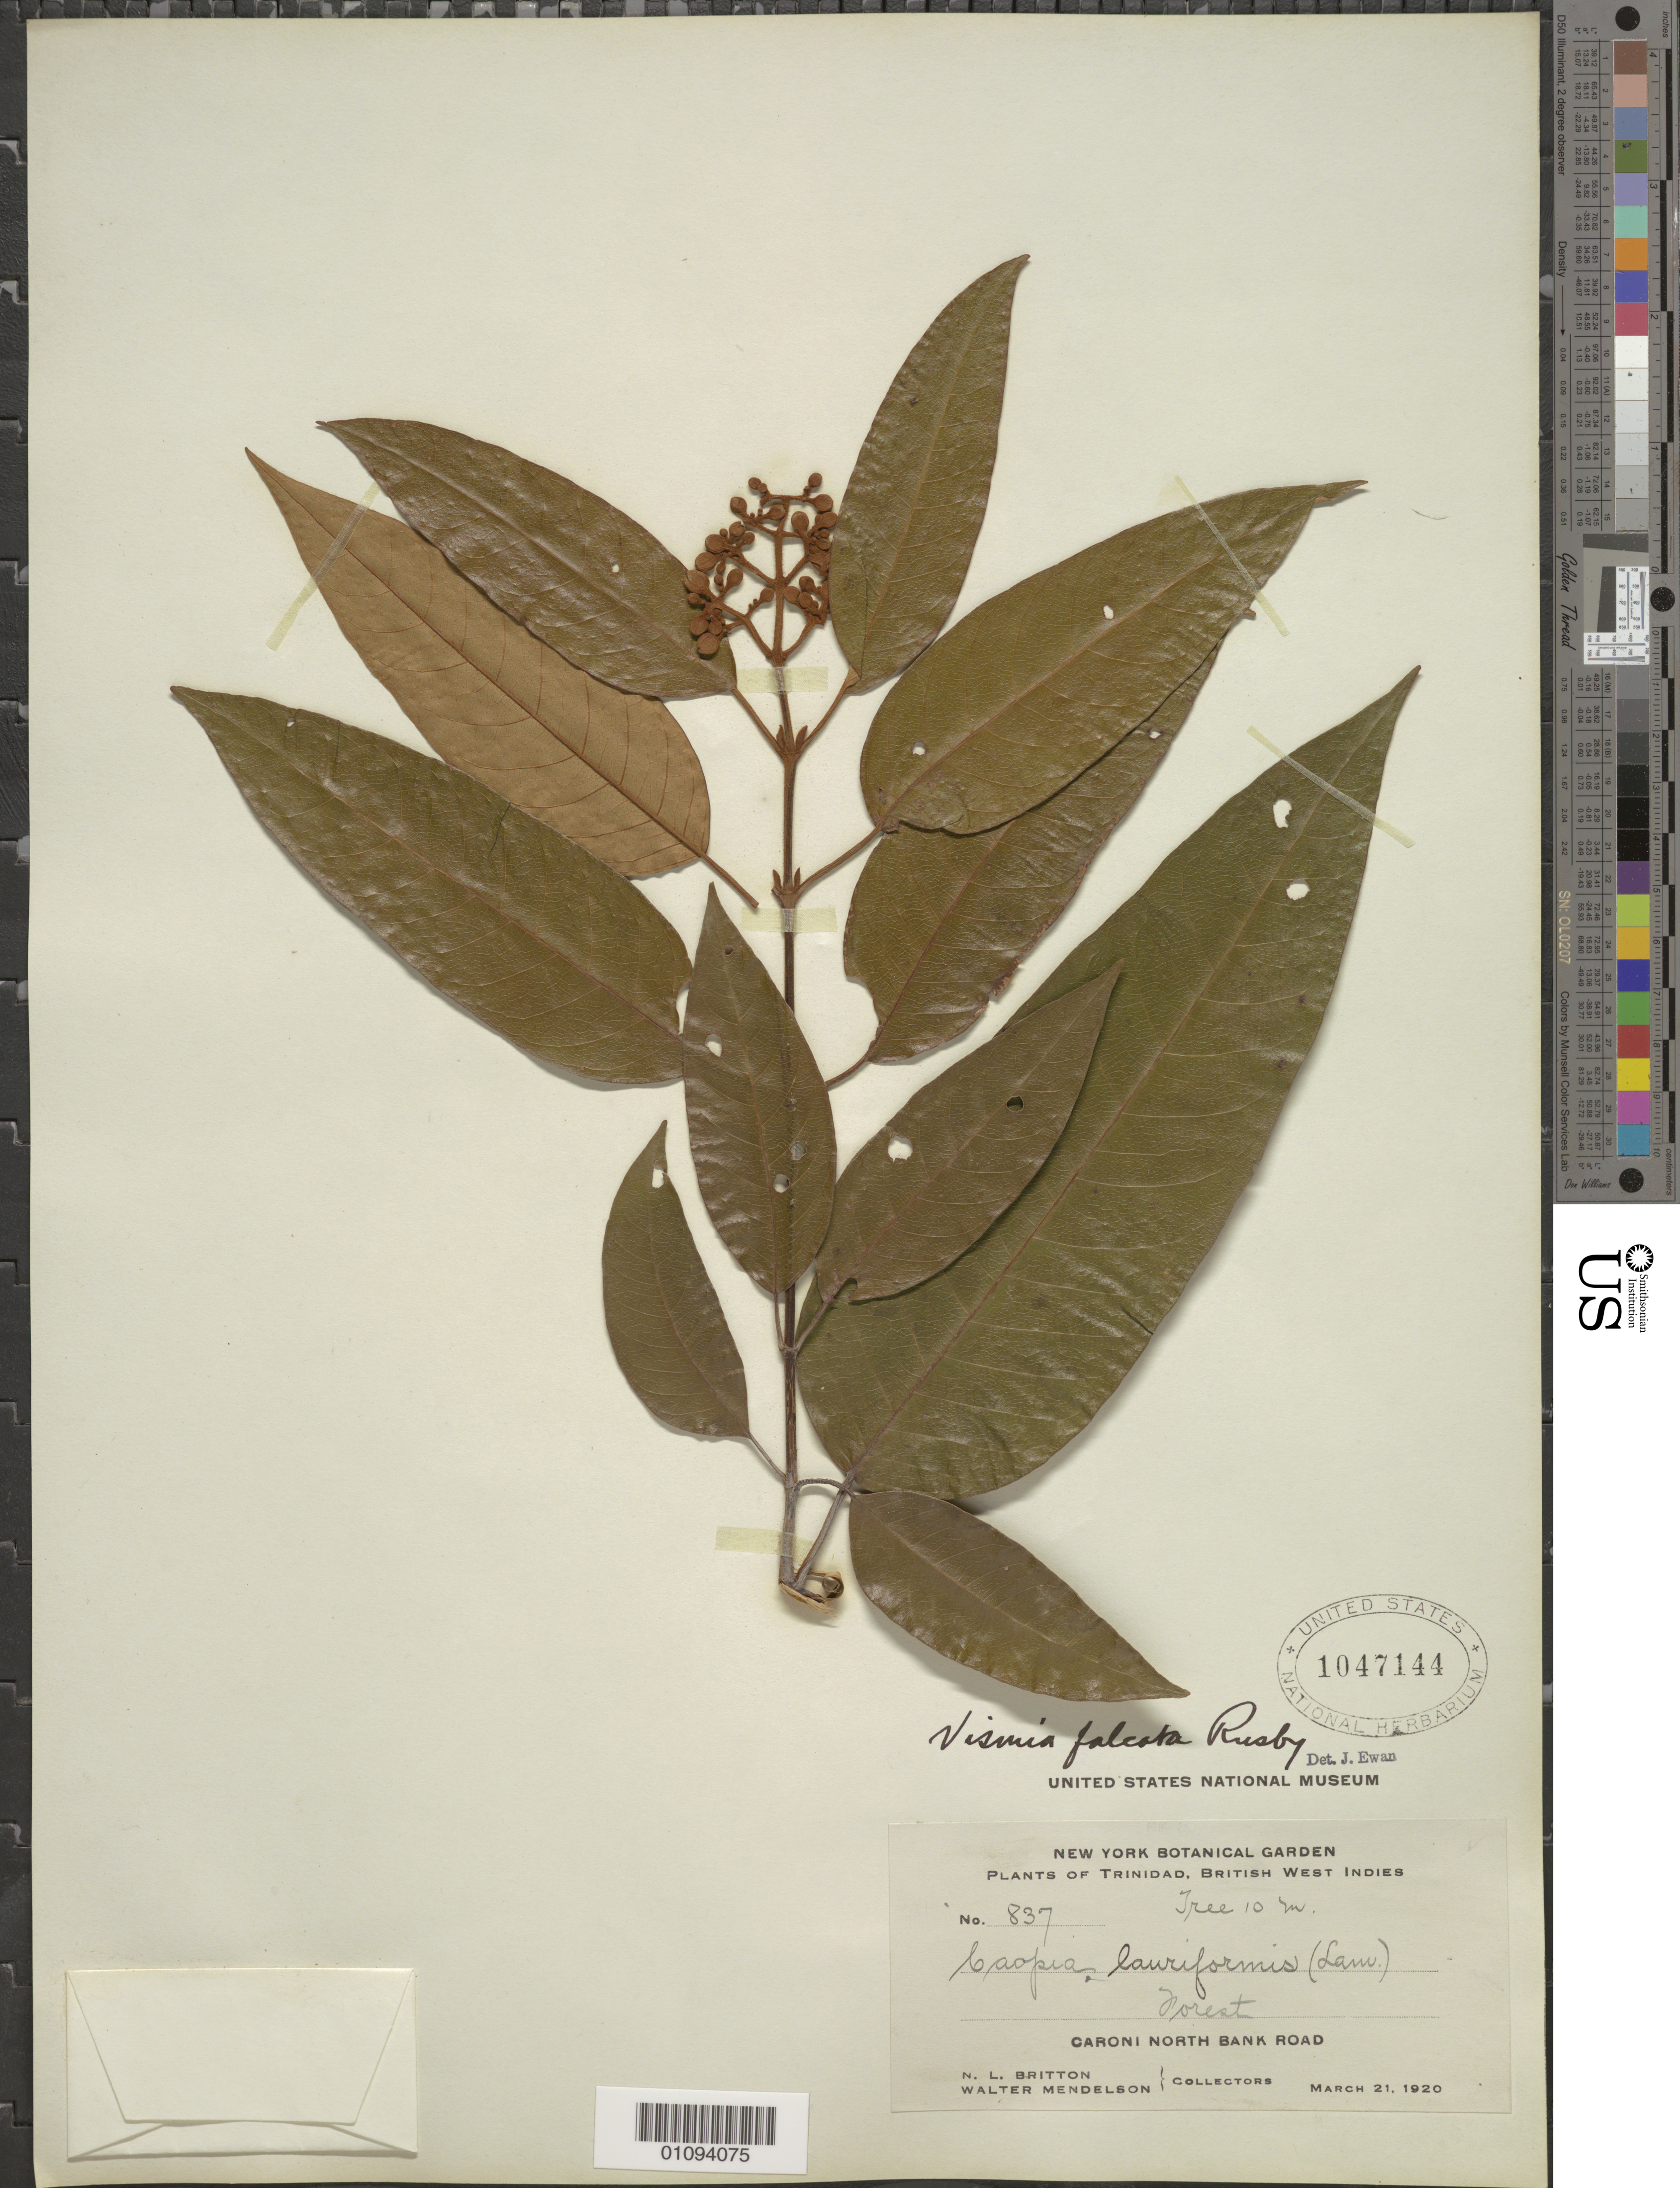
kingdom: Plantae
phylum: Tracheophyta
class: Magnoliopsida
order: Malpighiales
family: Hypericaceae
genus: Vismia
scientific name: Vismia falcata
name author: Rusby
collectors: N. Britton & W. Mendelson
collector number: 837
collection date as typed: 21 Mar 1920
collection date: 1920-03-21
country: Trinidad and Tobago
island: Trinidad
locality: Caroni N Bank Road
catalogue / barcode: US 1047144